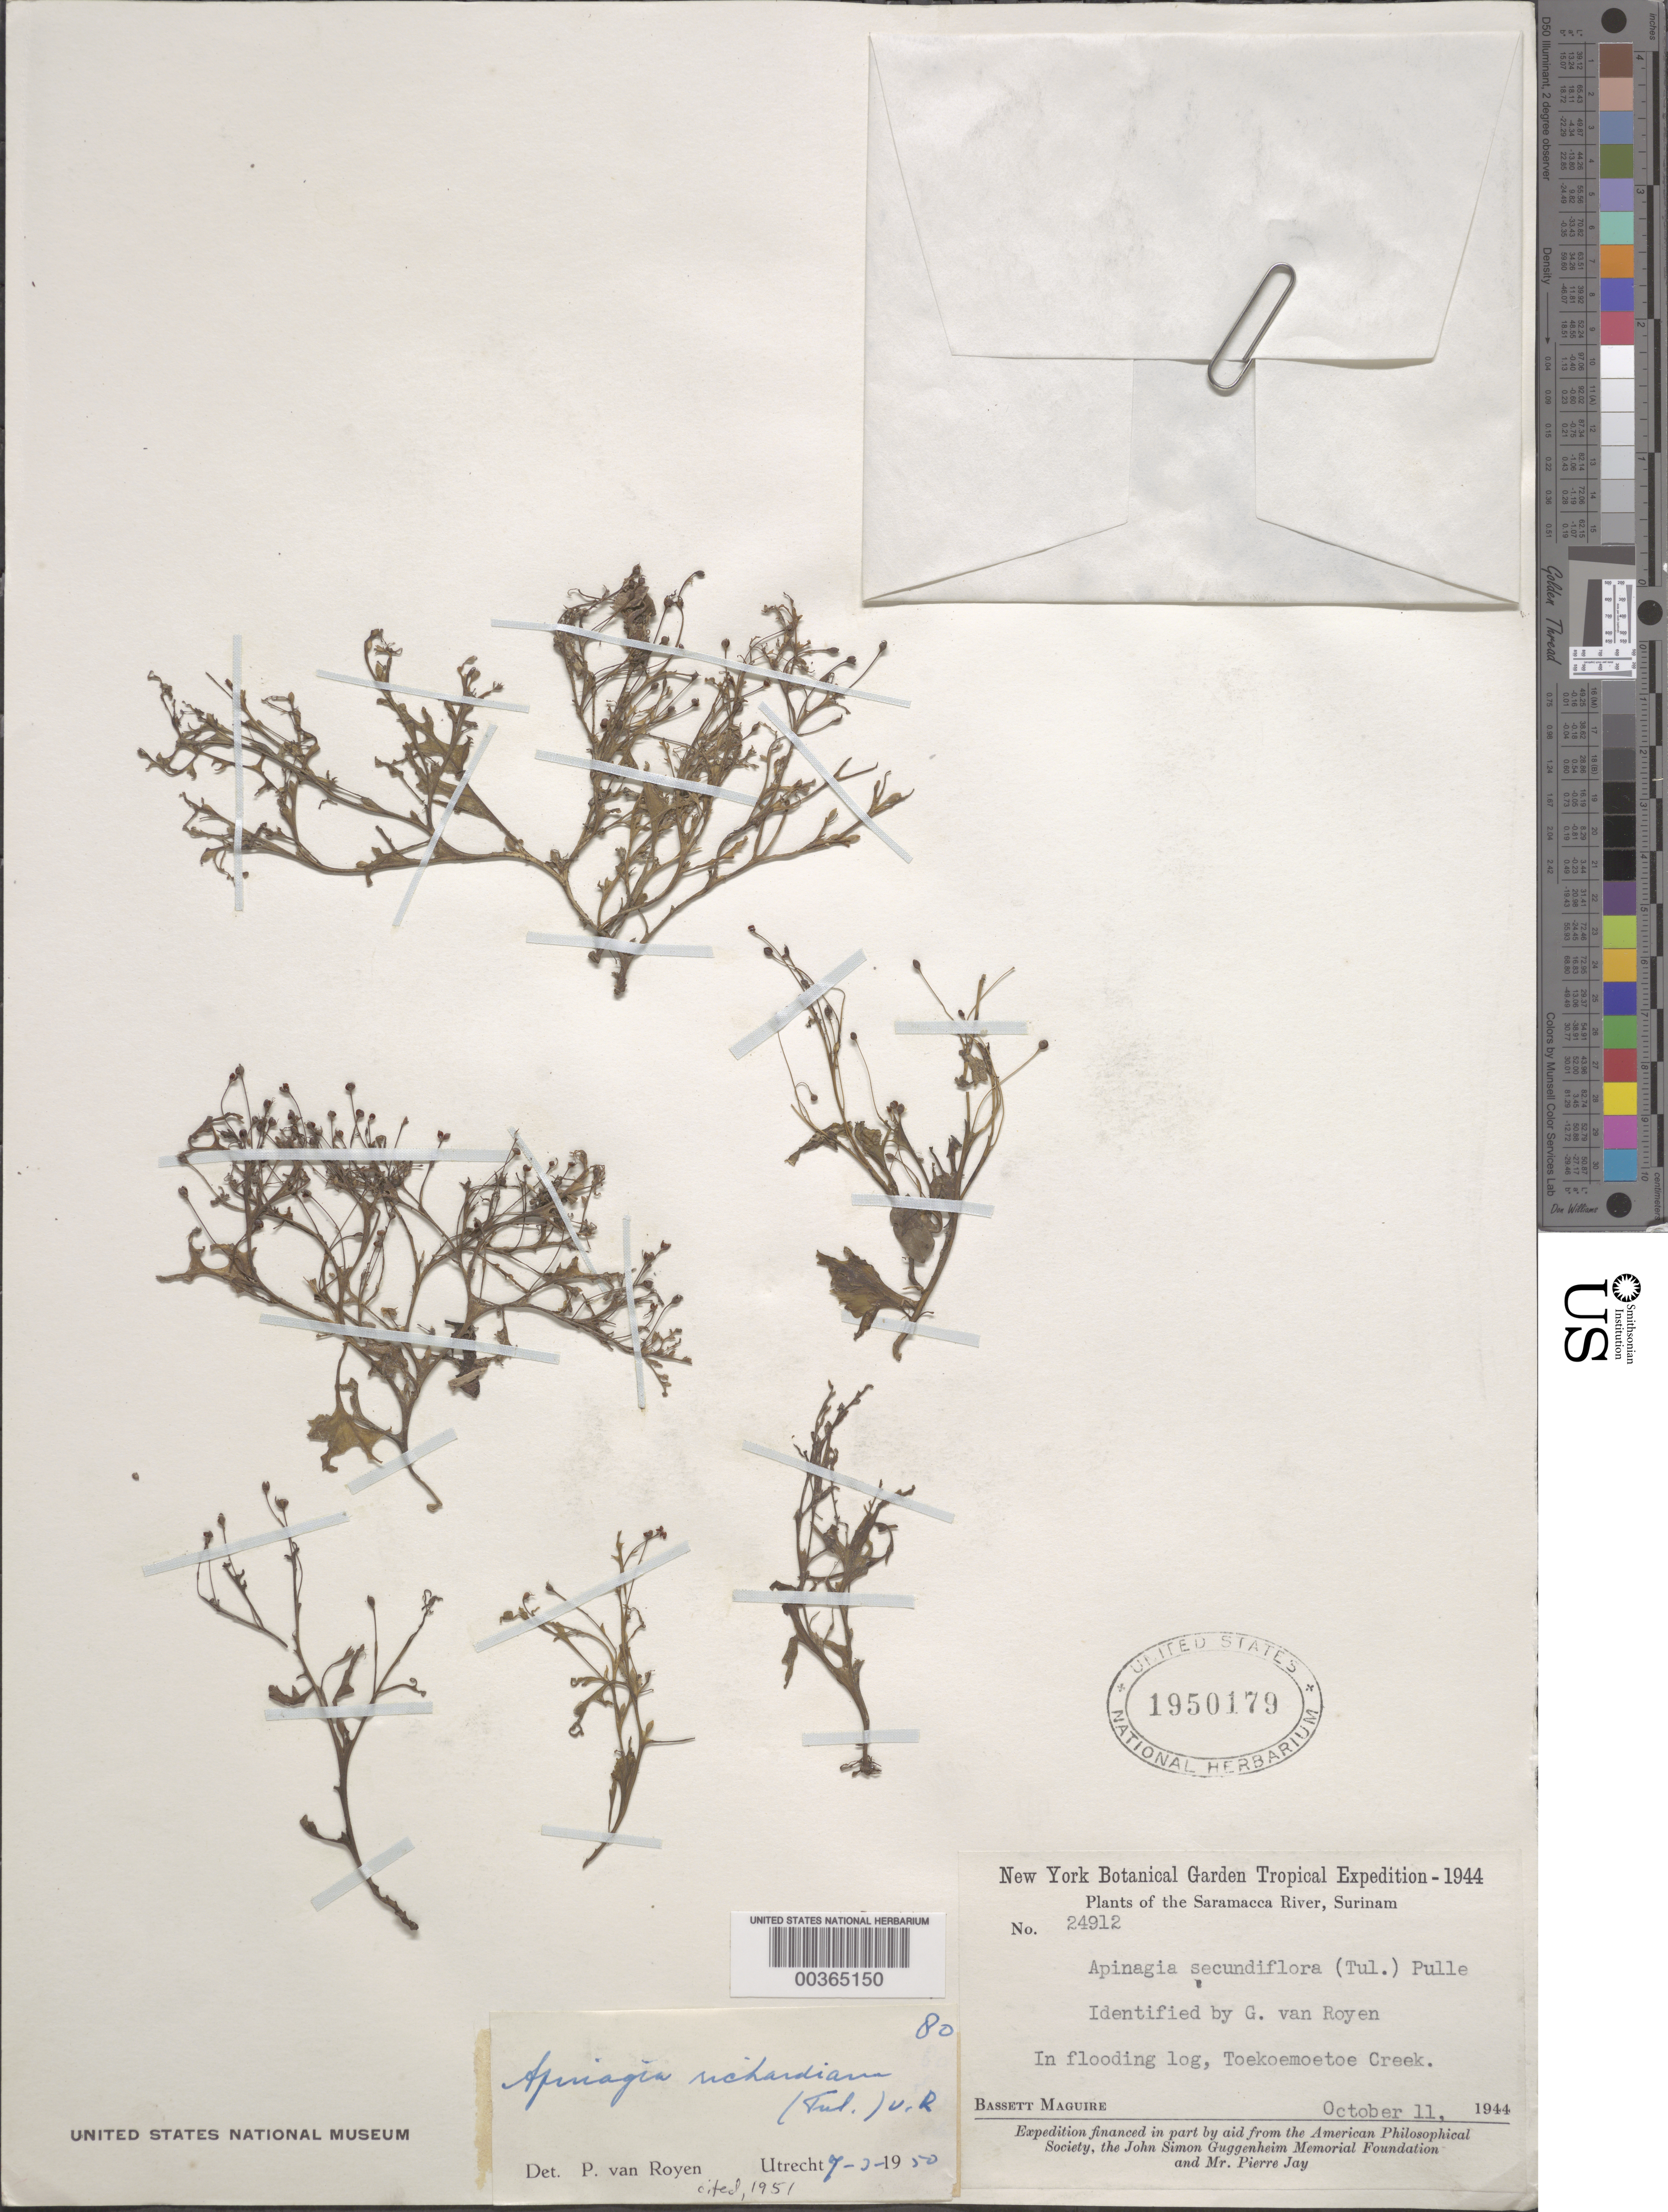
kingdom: Plantae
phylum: Tracheophyta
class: Magnoliopsida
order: Malpighiales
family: Podostemaceae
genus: Apinagia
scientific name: Apinagia richardiana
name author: (Tul.) P. Royen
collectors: B. Maguire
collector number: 24912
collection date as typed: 11 Oct 1944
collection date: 1944-10-11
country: Suriname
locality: Toekoemoetoe creek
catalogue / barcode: US 1950179